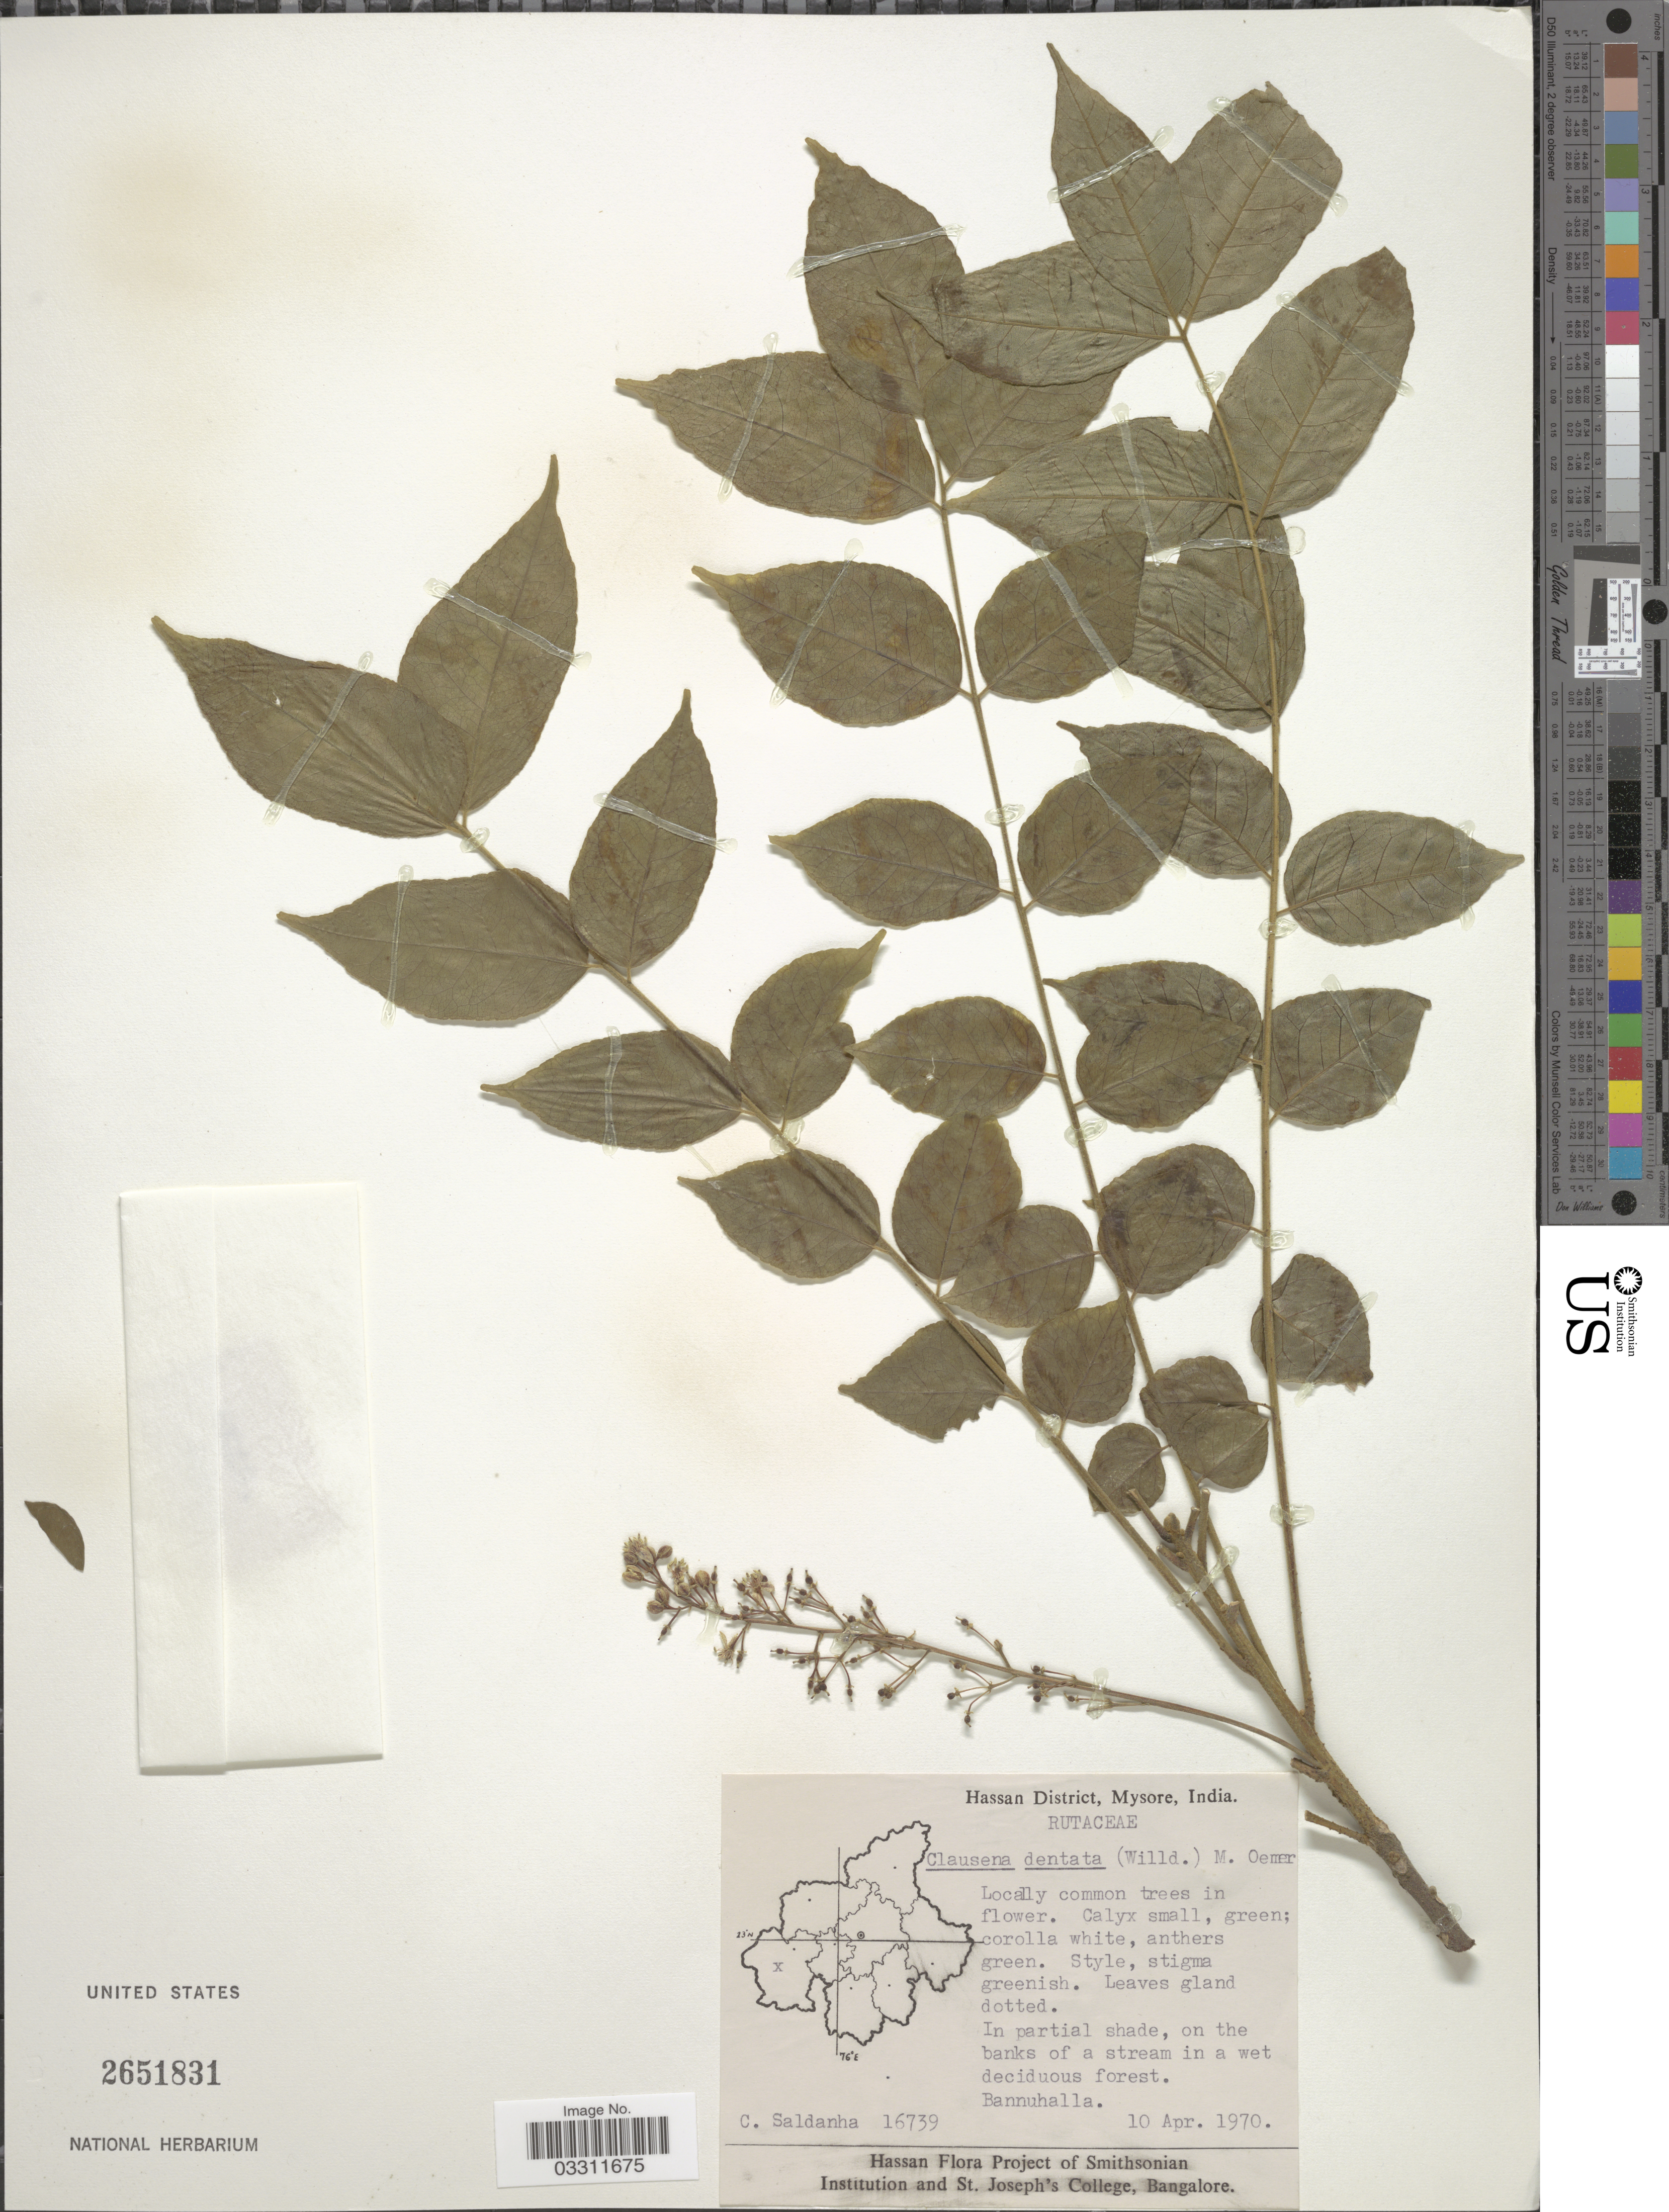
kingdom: Plantae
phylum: Tracheophyta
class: Magnoliopsida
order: Sapindales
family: Rutaceae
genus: Clausena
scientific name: Clausena anisata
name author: (Willd.) Benth.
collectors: C. Saldanha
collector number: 16739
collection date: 1970-04-10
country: India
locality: Hassan District, Mysore. Bannuhalla.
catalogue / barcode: US 2651831